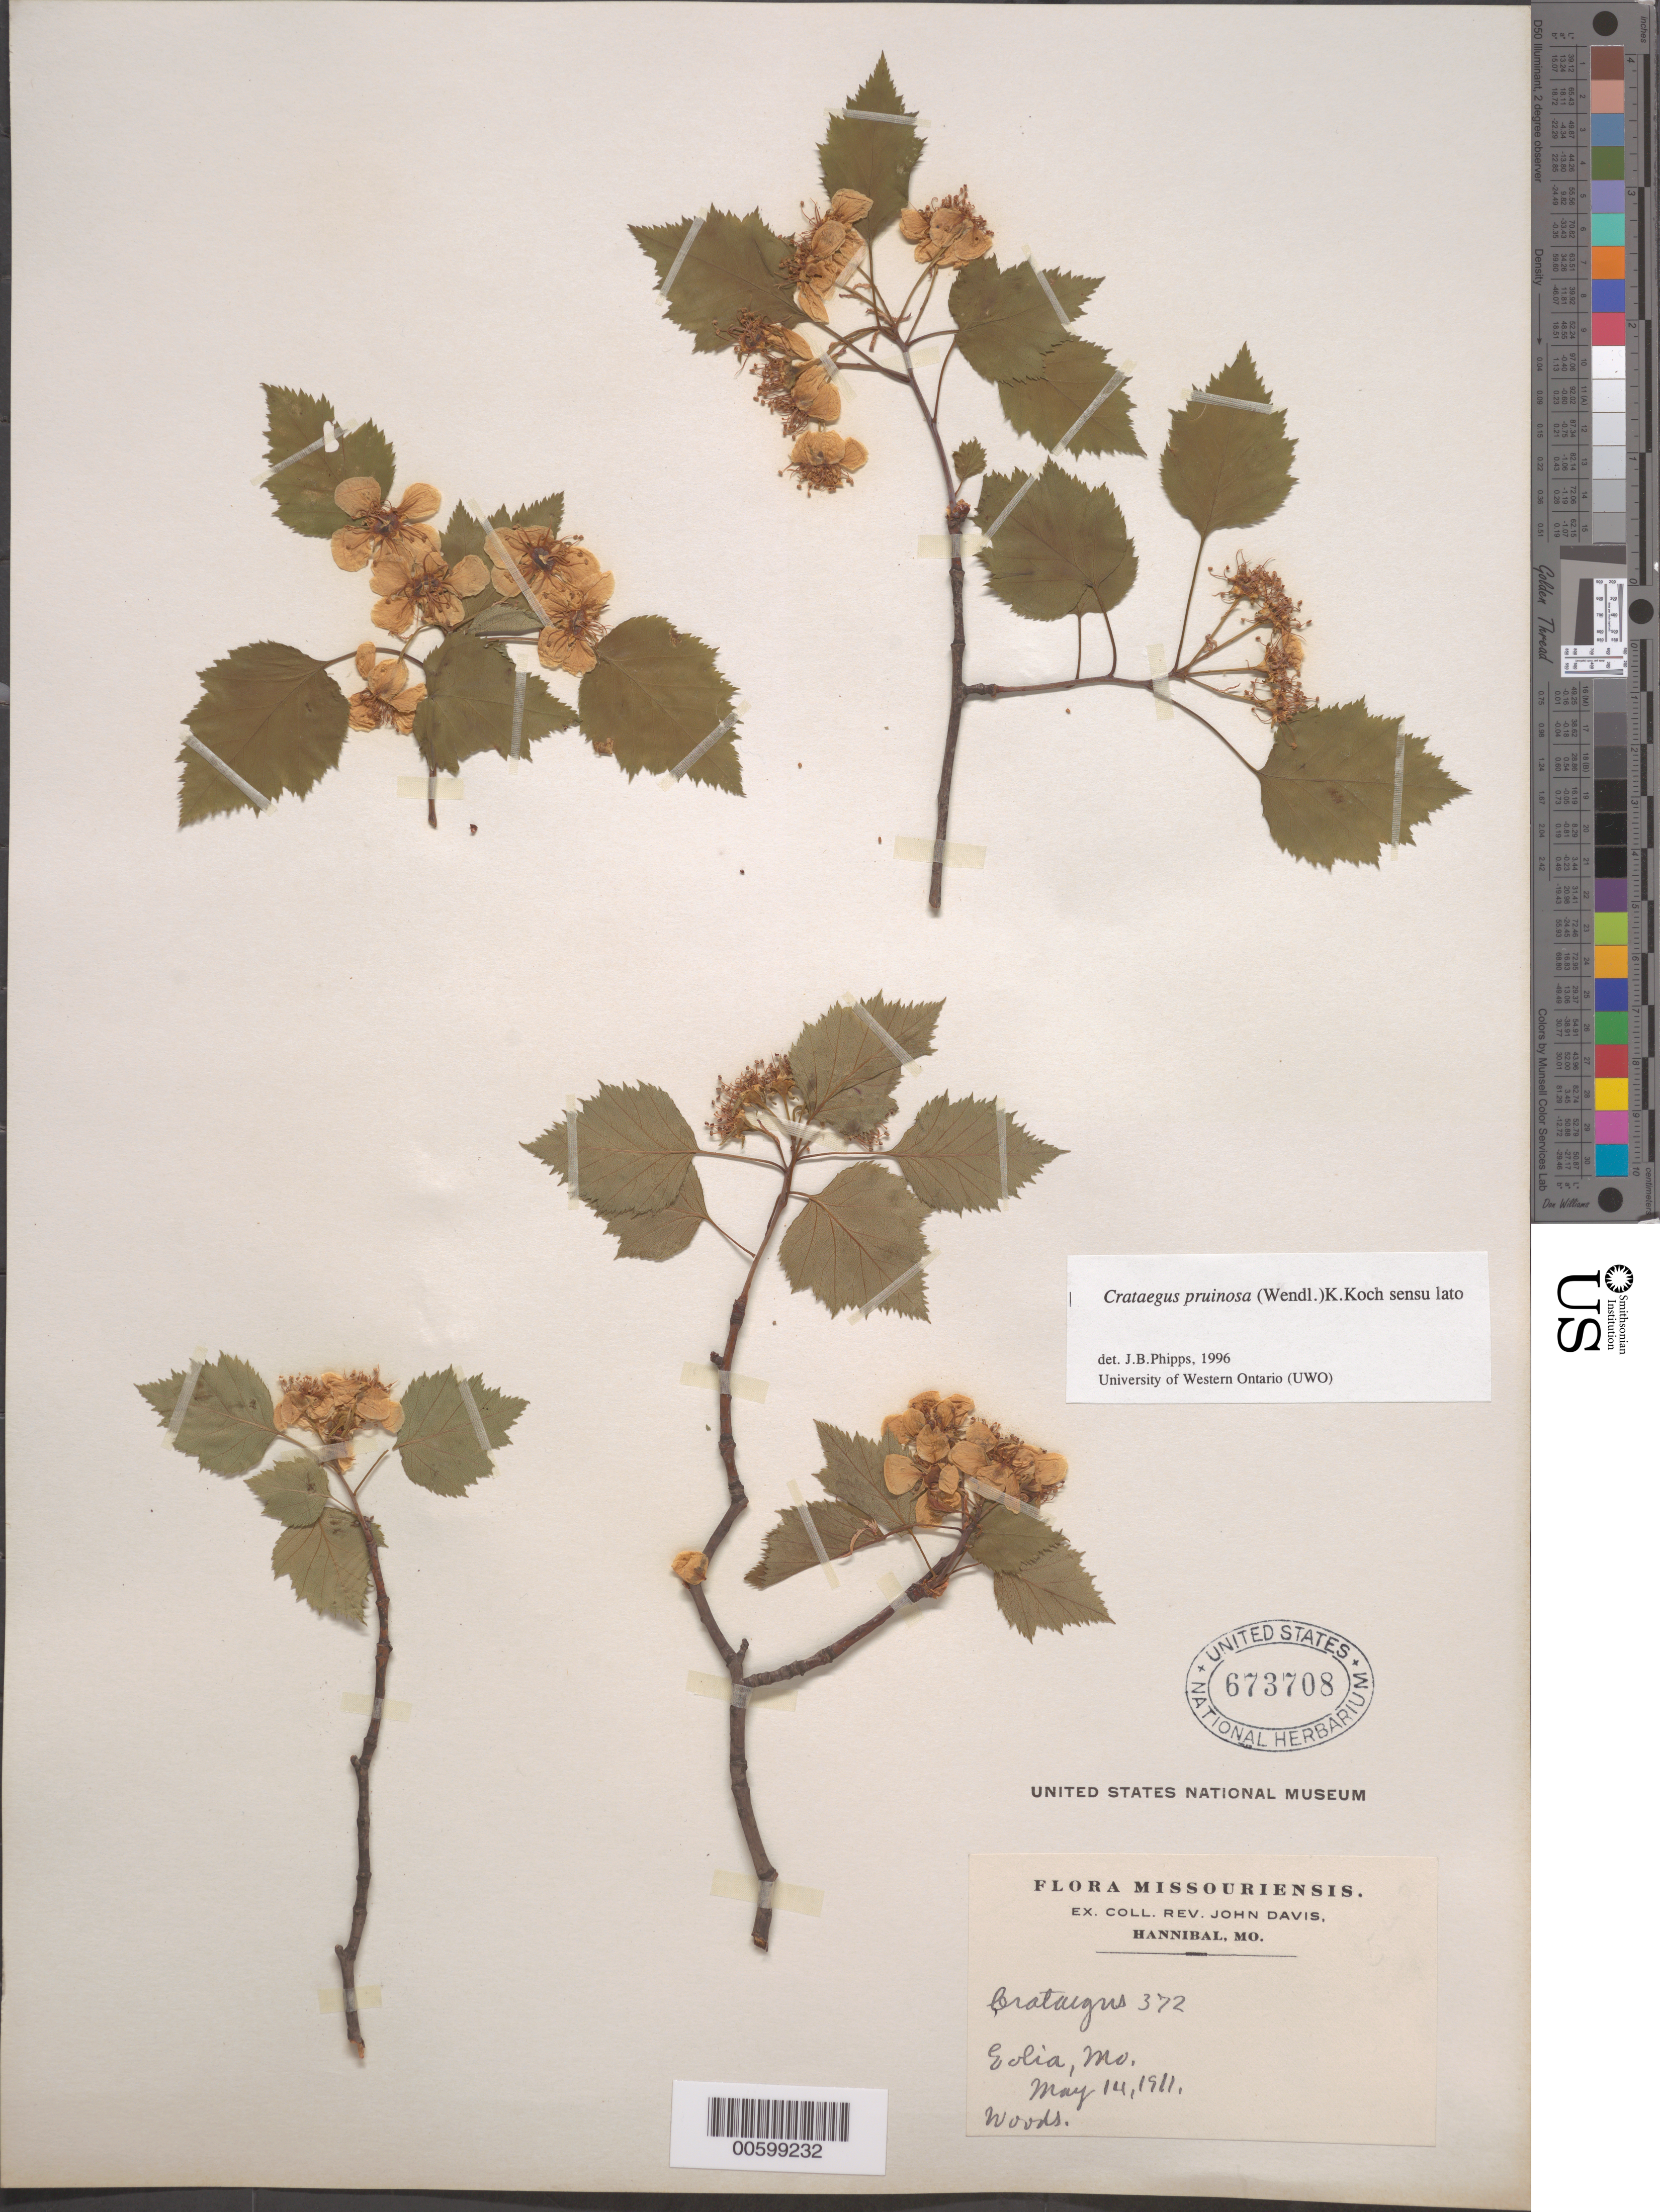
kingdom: Plantae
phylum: Tracheophyta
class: Magnoliopsida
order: Rosales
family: Rosaceae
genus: Crataegus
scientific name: Crataegus pruinosa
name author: (H.L. Wendl.) K. Koch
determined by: Phipps, James B., (UWO), University of Western Ontario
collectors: J. Davis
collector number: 372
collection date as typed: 14 May 1911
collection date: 1911-05-14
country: United States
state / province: Missouri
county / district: Pike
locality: Eolia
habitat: woods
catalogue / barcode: US 673708